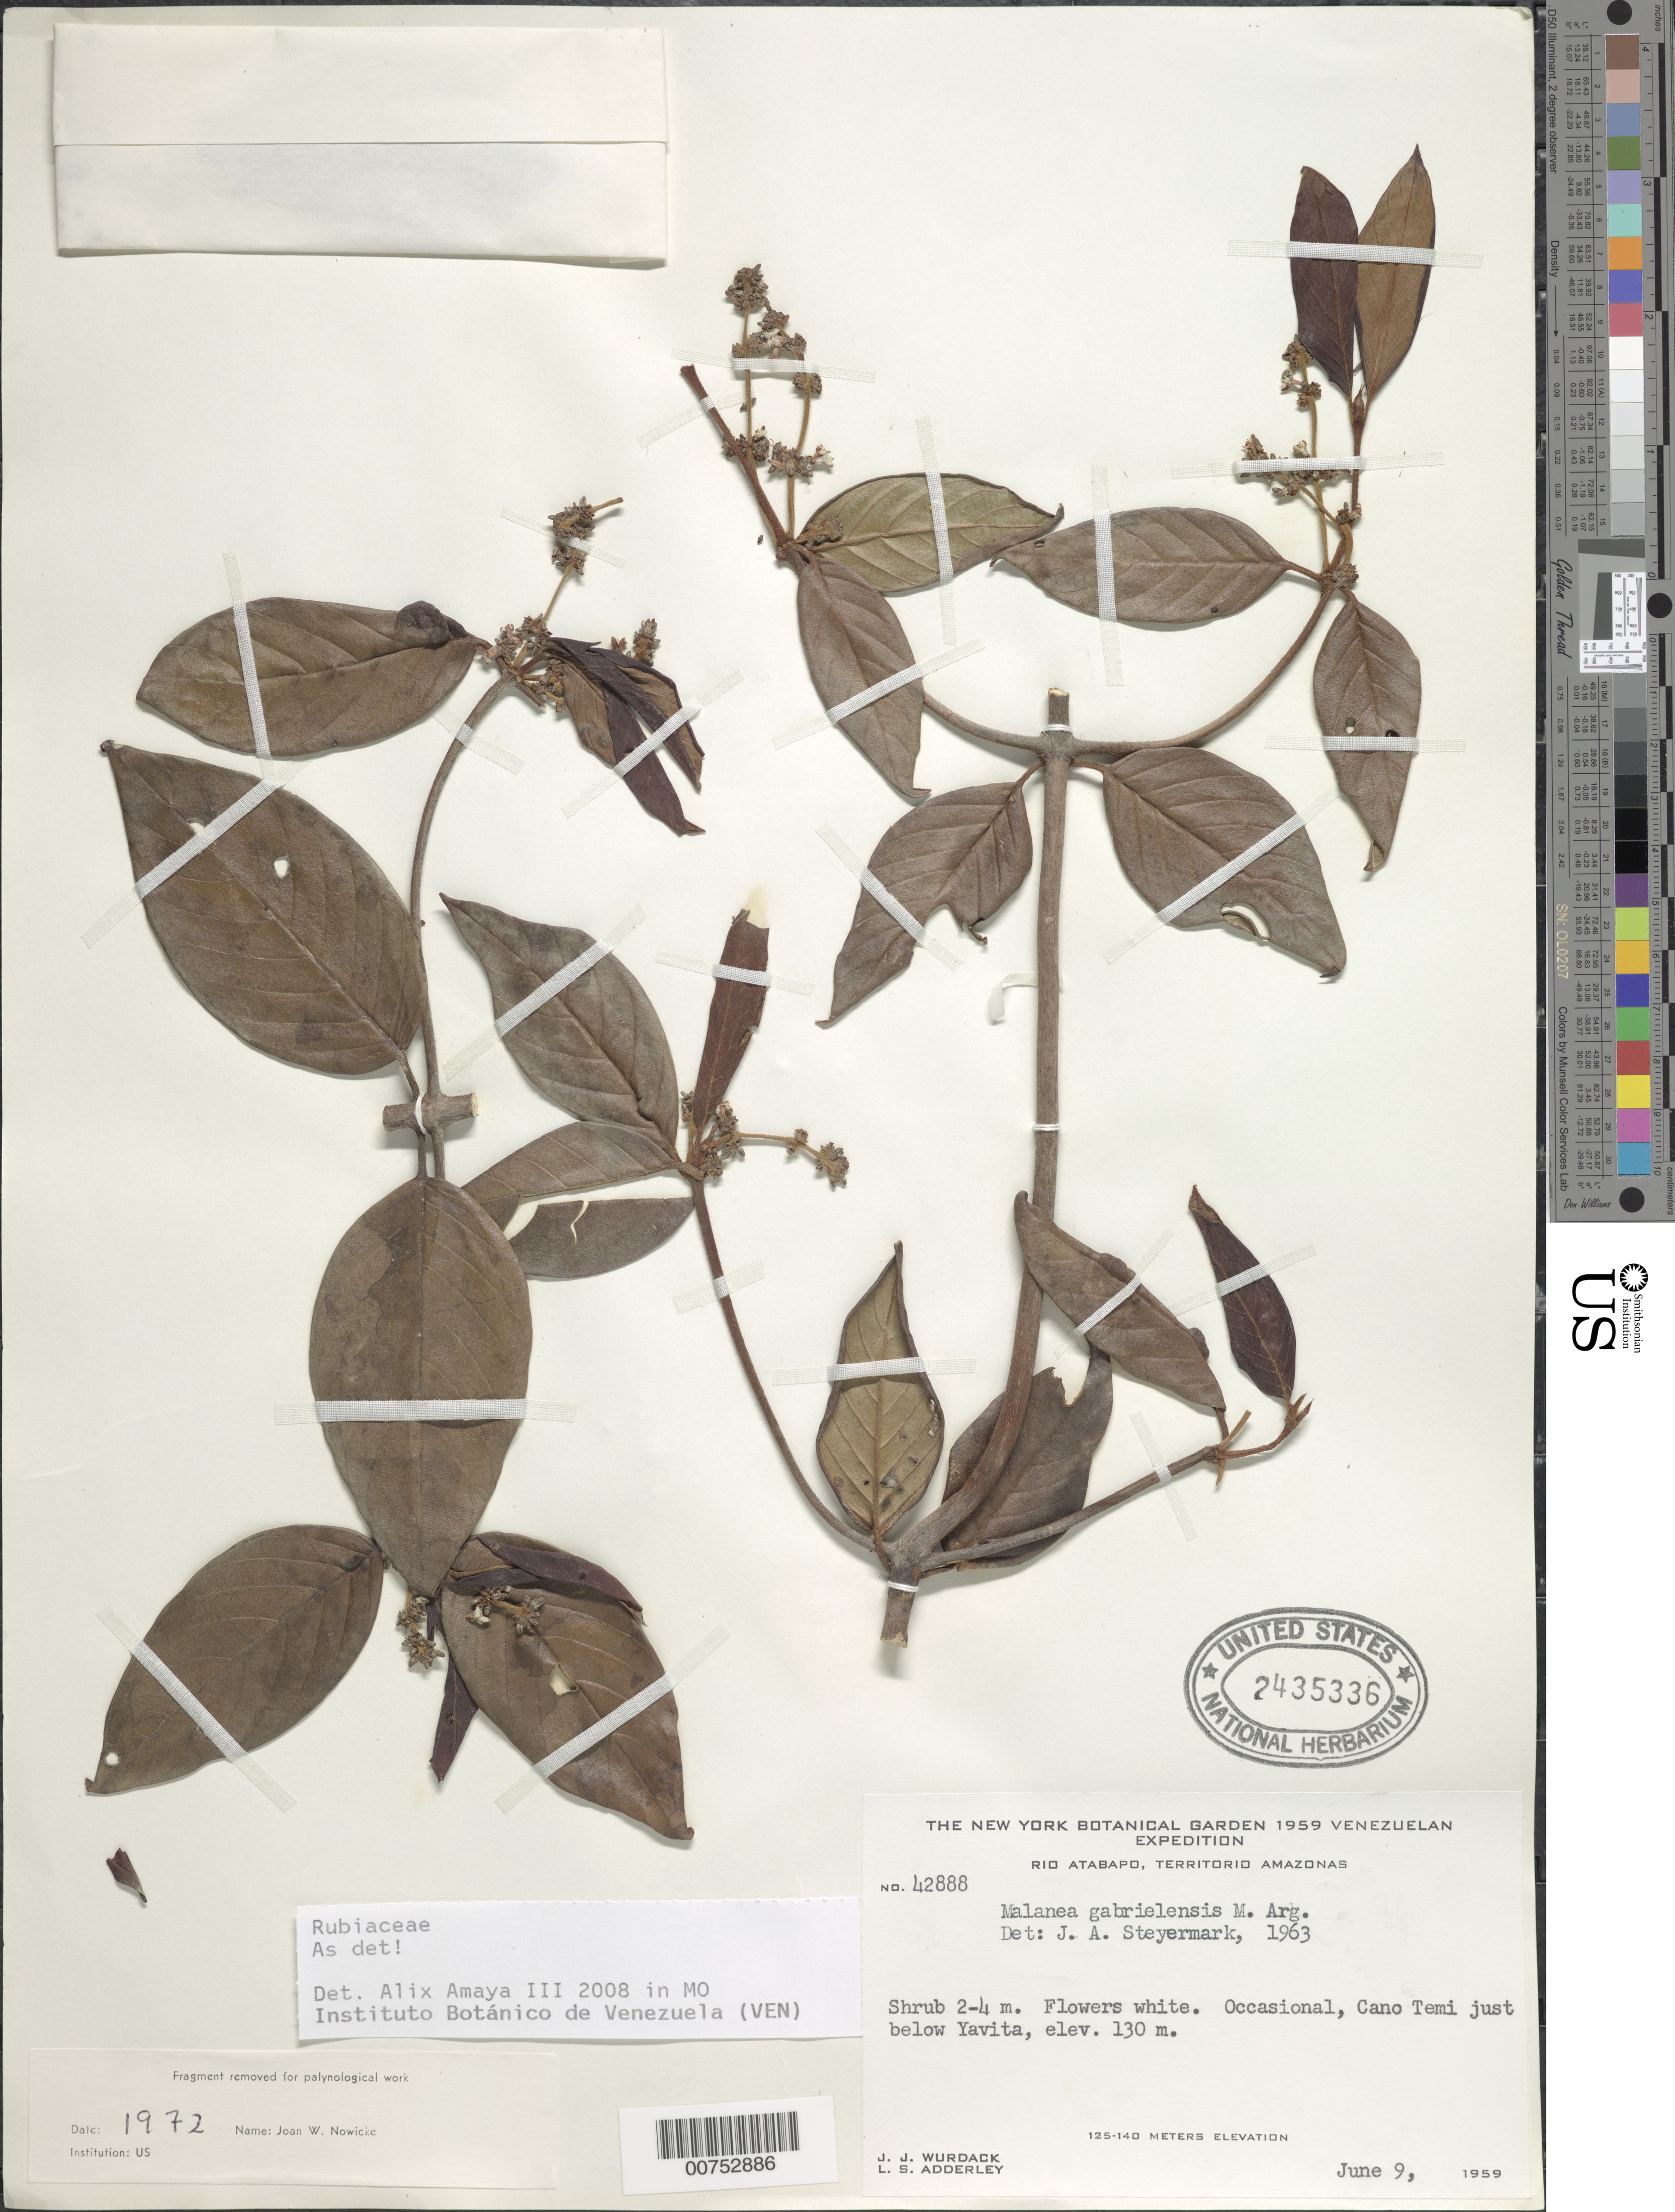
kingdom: Plantae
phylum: Tracheophyta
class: Magnoliopsida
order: Gentianales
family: Rubiaceae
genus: Malanea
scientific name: Malanea gabrielensis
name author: Müll. Arg.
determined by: Steyermark, Julian A., (VEN)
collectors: J. J. Wurdack & L. S. Adderley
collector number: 42888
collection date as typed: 9-Jun-59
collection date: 1959-06-09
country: Venezuela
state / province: Amazonas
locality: Caño Temi, just below Yavita, Río Atabapo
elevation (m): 125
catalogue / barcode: US 2435336